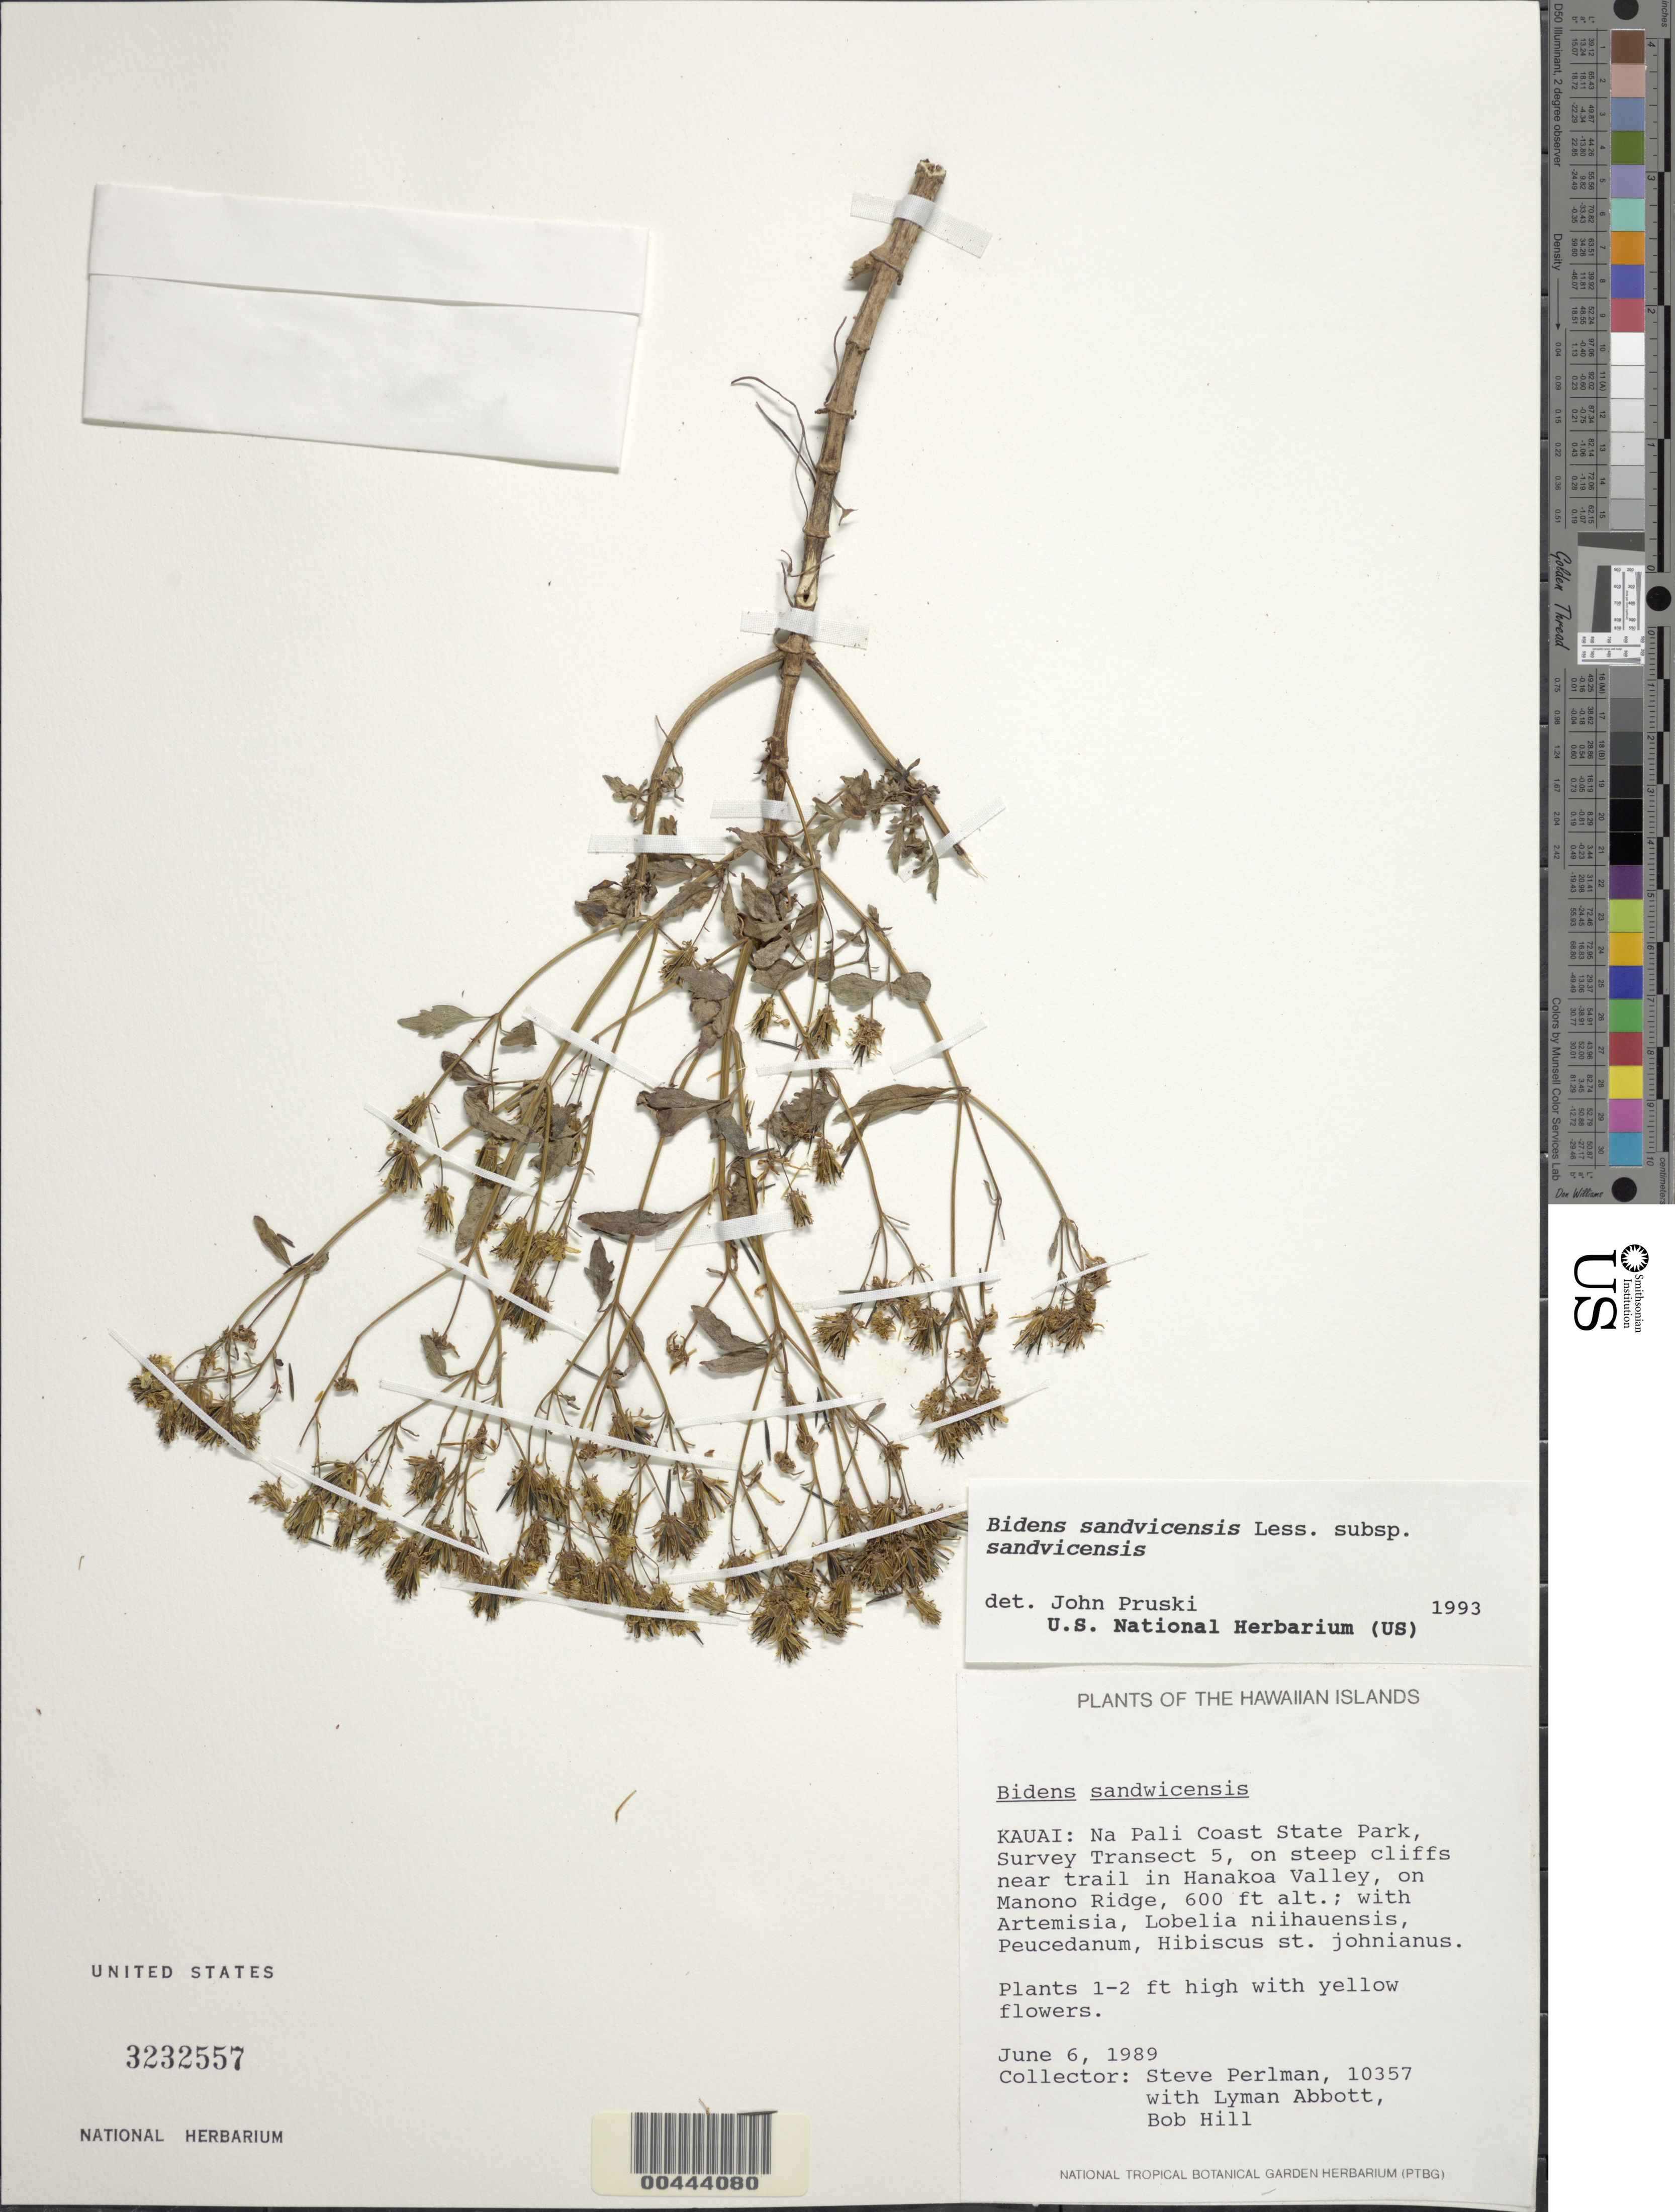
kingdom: Plantae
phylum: Tracheophyta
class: Magnoliopsida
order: Asterales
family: Asteraceae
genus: Bidens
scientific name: Bidens sandvicensis subsp. sandvicensis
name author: Less.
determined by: Pruski, J. F.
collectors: S. P. Perlman, L. Abbott & B. Hill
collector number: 10357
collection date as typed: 6 Jun 1989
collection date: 1989-06-06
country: United States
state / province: Hawaii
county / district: Kauai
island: Kaua'i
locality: Na Pali Coast State Park, Survey Transect 5, steep cliffs near trail in Hanakoa Valley, on Manono Ridge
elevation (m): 183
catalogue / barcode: US 3232557